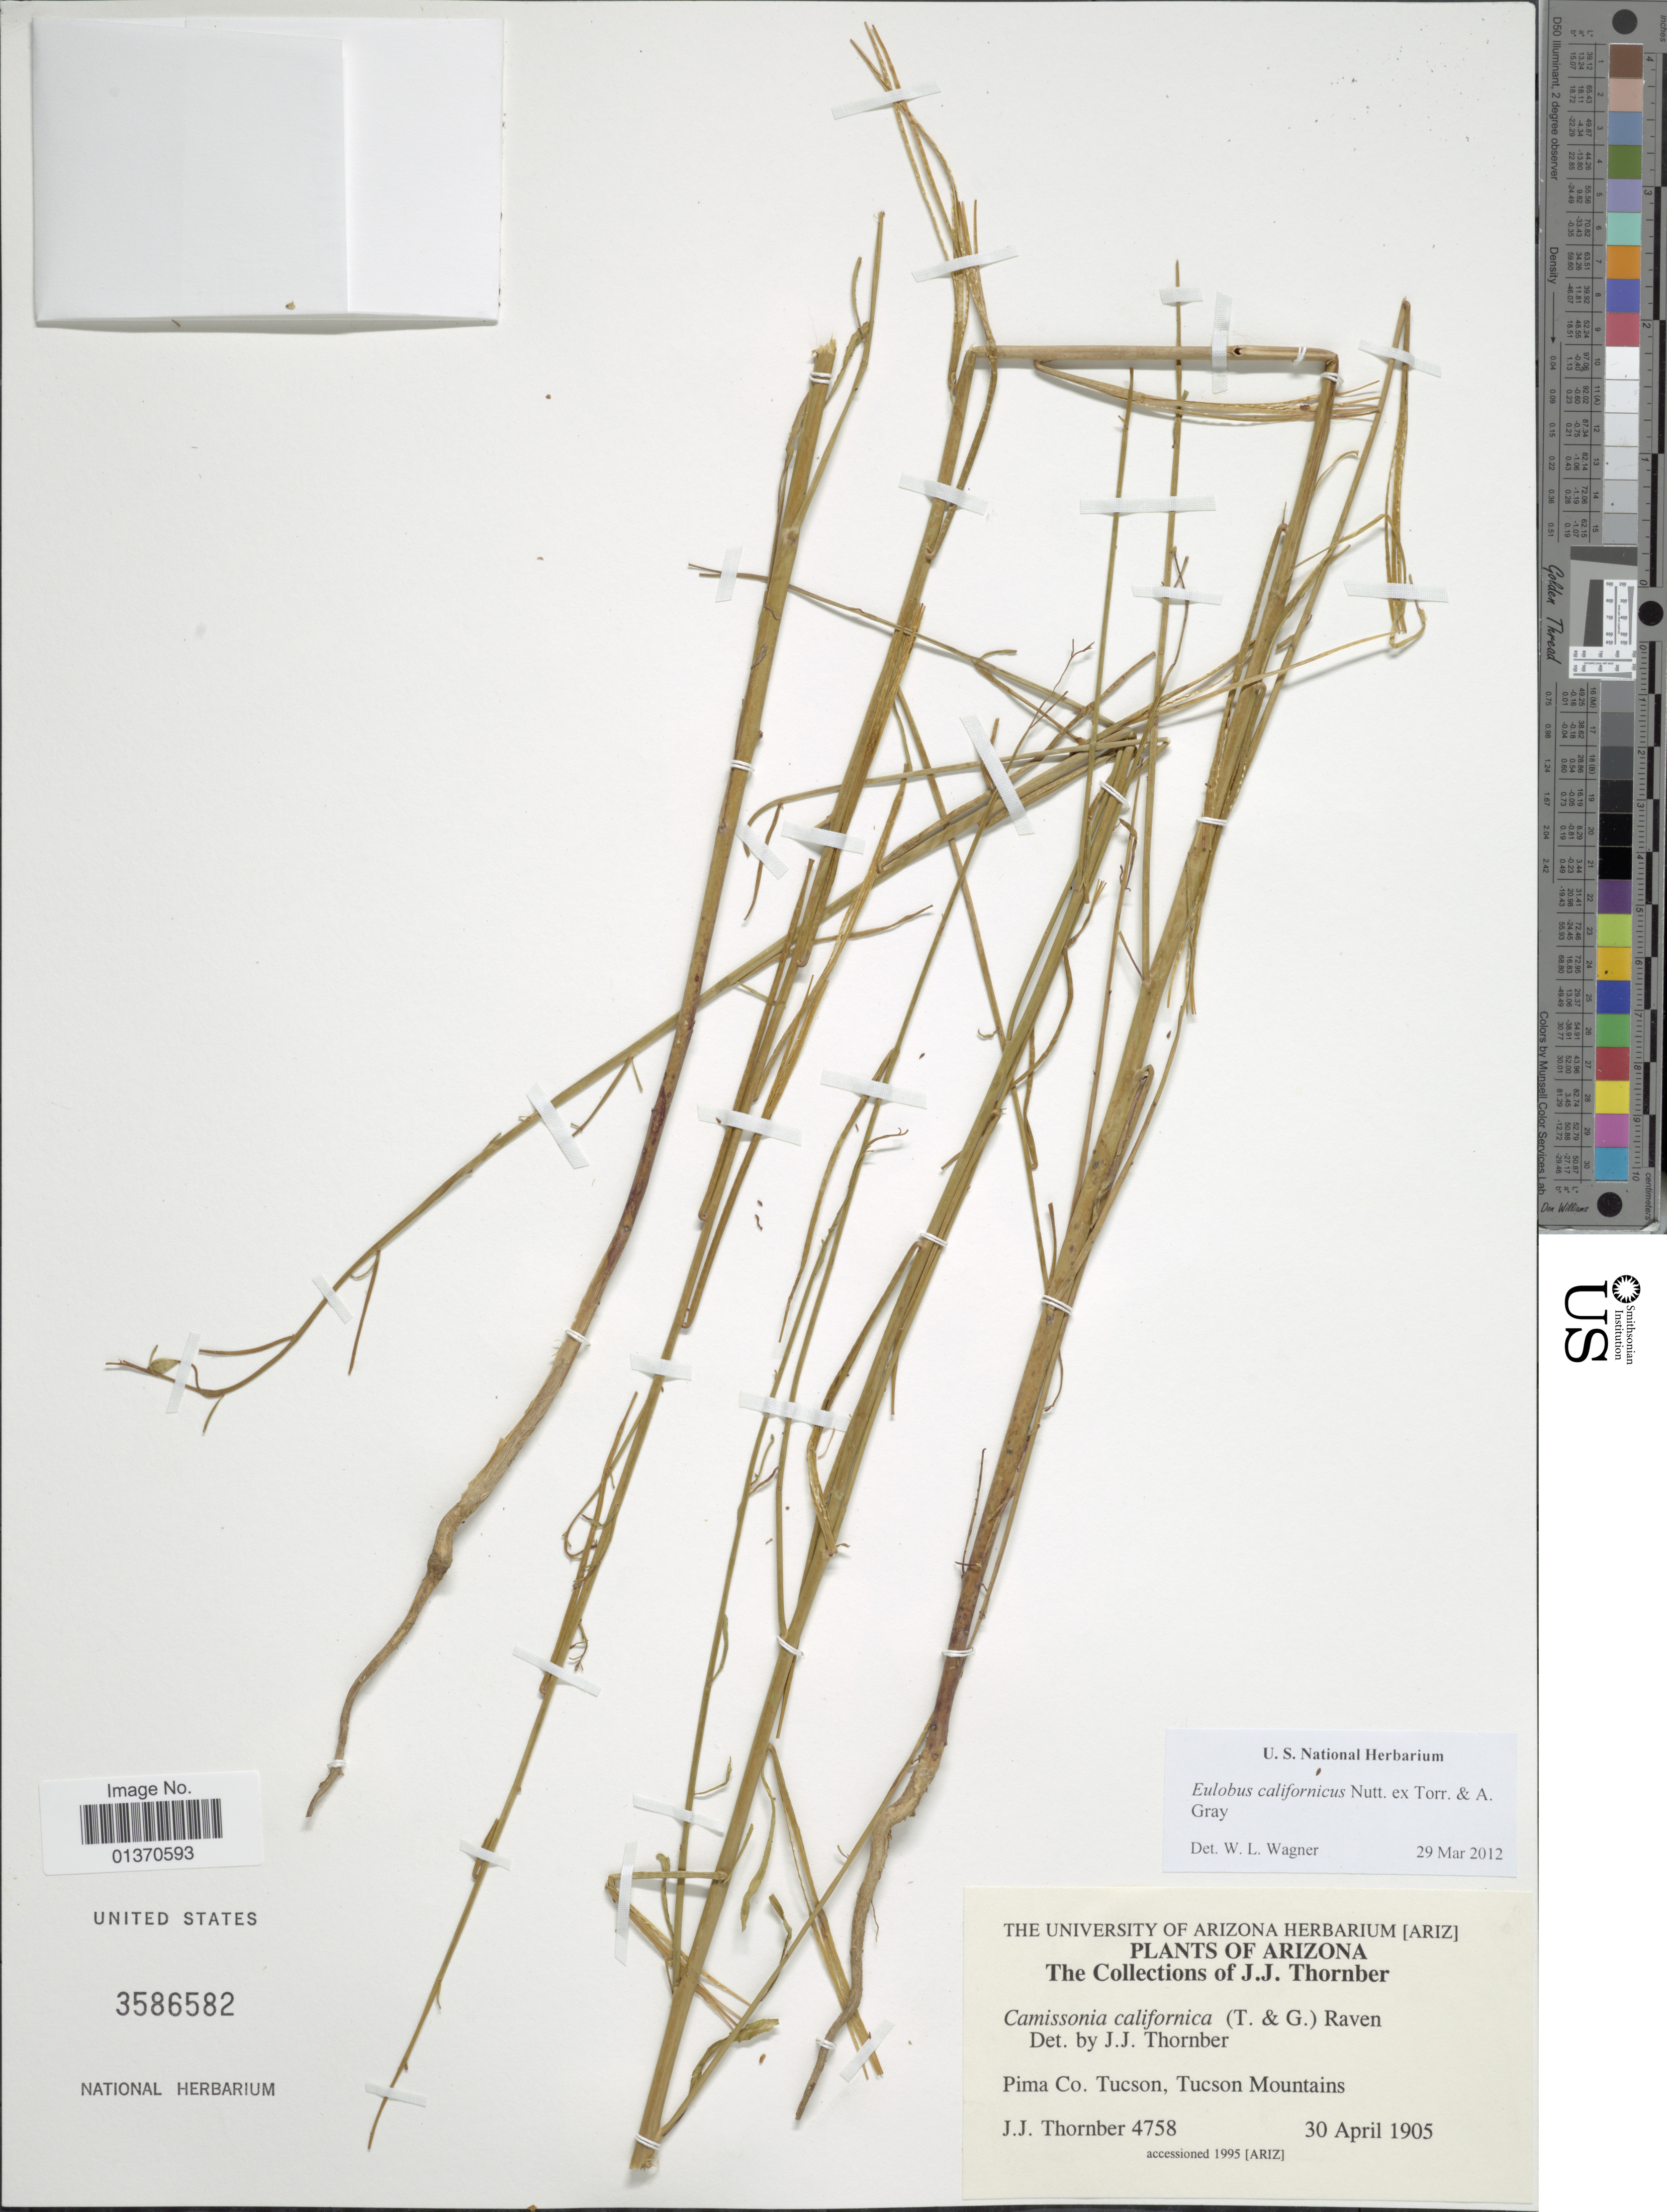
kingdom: Plantae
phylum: Tracheophyta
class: Magnoliopsida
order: Myrtales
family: Onagraceae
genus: Eulobus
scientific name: Eulobus californicus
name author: Nutt. ex Torr. & A. Gray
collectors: J. Thornber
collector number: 4758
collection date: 1905-04-30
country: United States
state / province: Arizona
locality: Pima Co. Tucson, Tucson Mountains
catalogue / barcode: US 3586582